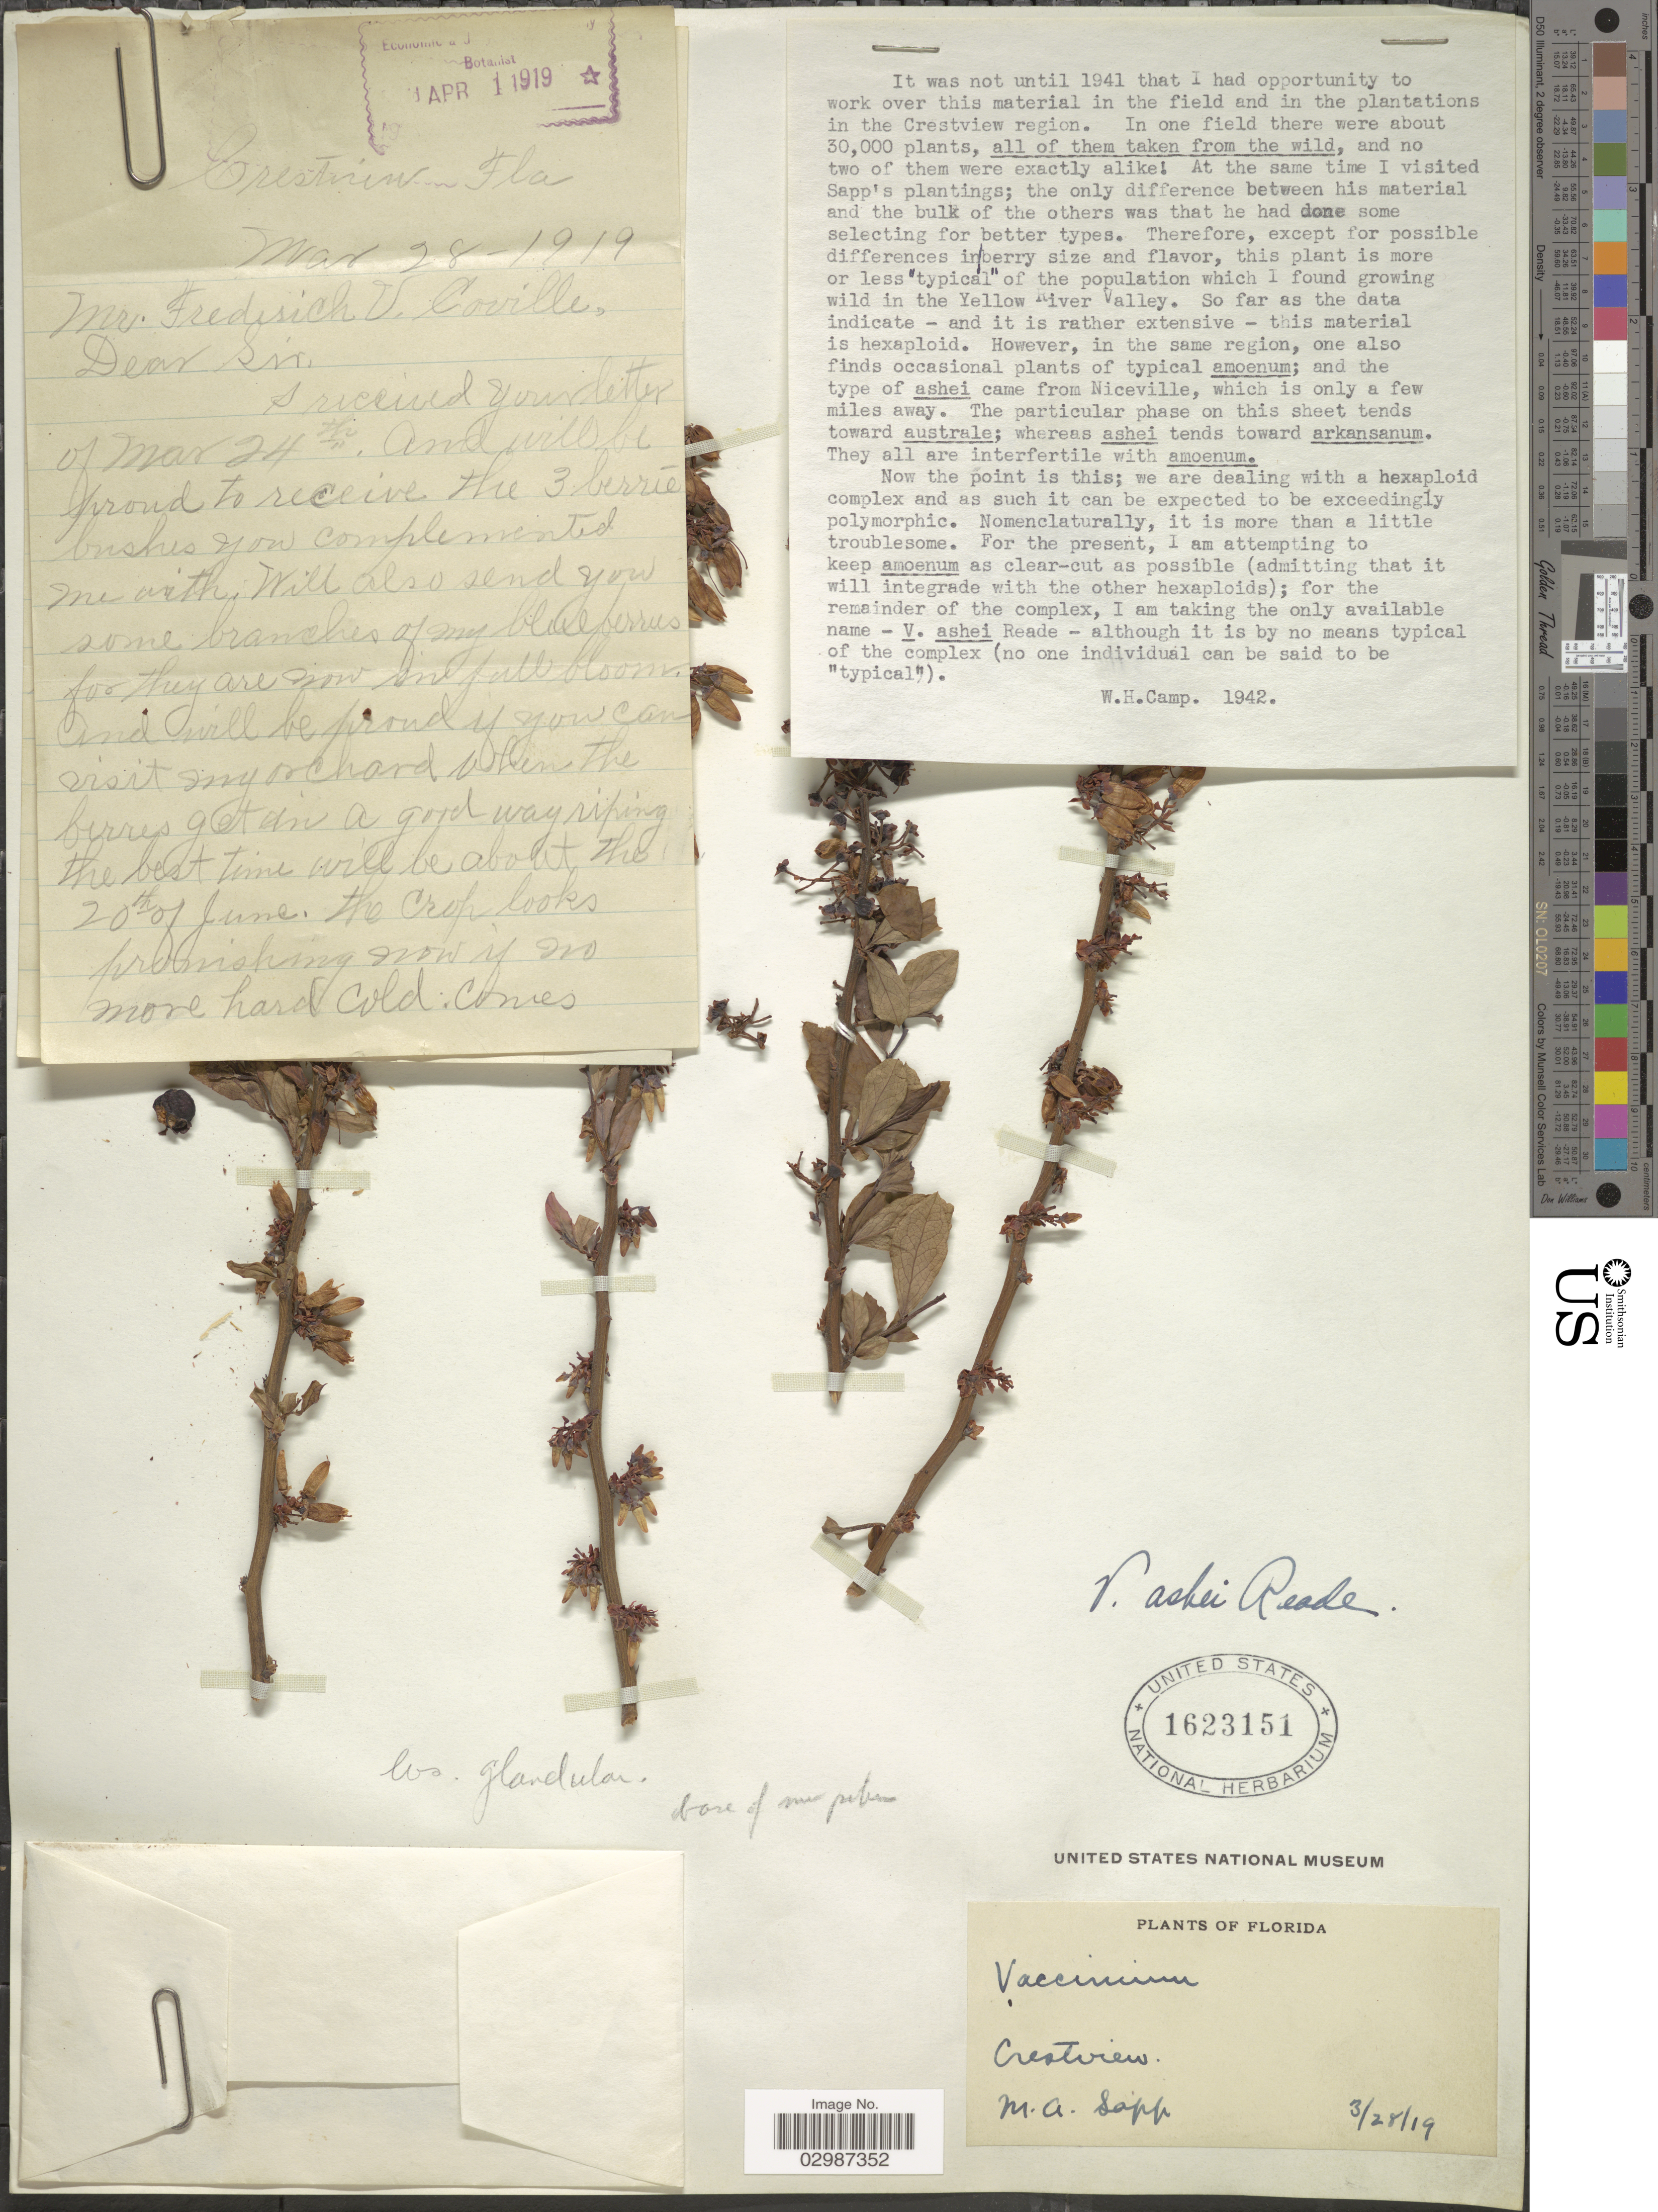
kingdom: Plantae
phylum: Tracheophyta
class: Magnoliopsida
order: Ericales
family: Ericaceae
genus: Vaccinium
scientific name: Vaccinium ashei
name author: J.M. Reade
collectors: M. Sapp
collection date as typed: Transcribed d/m/y: 28/3/19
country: United States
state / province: Florida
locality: Crestview.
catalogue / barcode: US 1623151